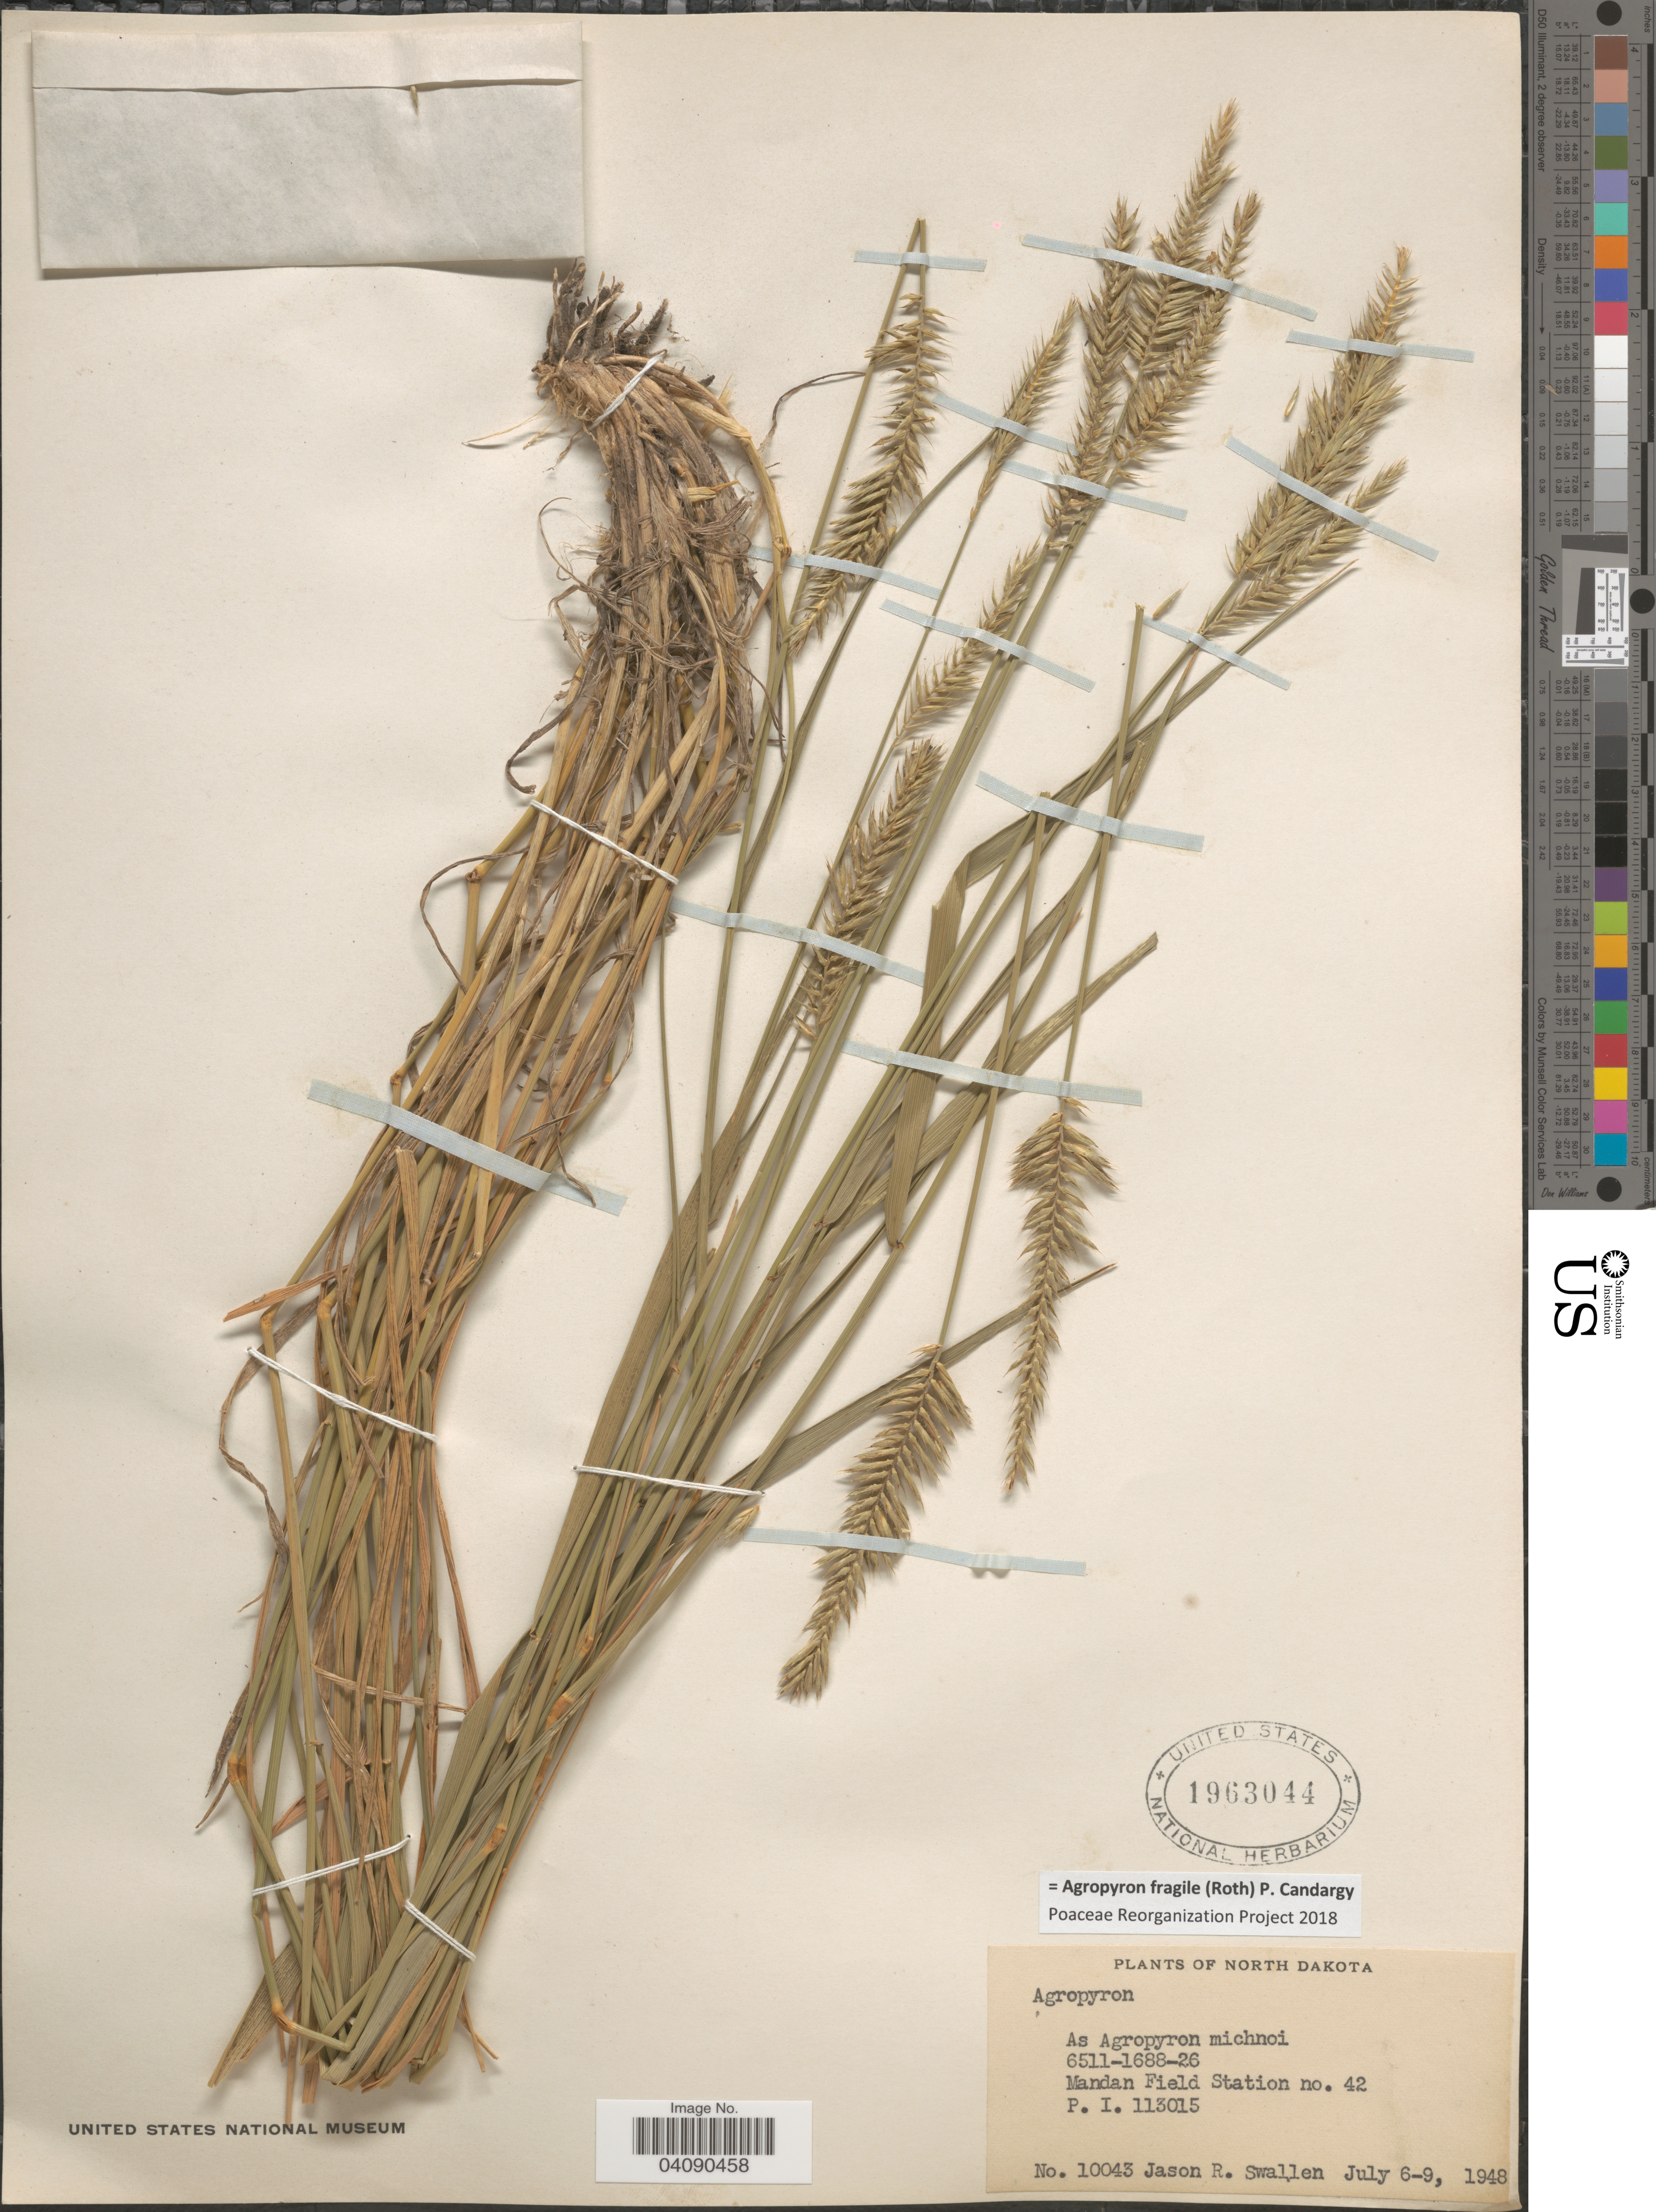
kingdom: Plantae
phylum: Tracheophyta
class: Liliopsida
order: Poales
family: Poaceae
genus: Agropyron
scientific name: Agropyron fragile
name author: (Roth) Candargy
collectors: J. R. Swallen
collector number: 10043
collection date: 1948-07-06/1948-07-09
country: United States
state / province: North Dakota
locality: Mandan Field Station no. 42.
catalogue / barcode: US 1963044